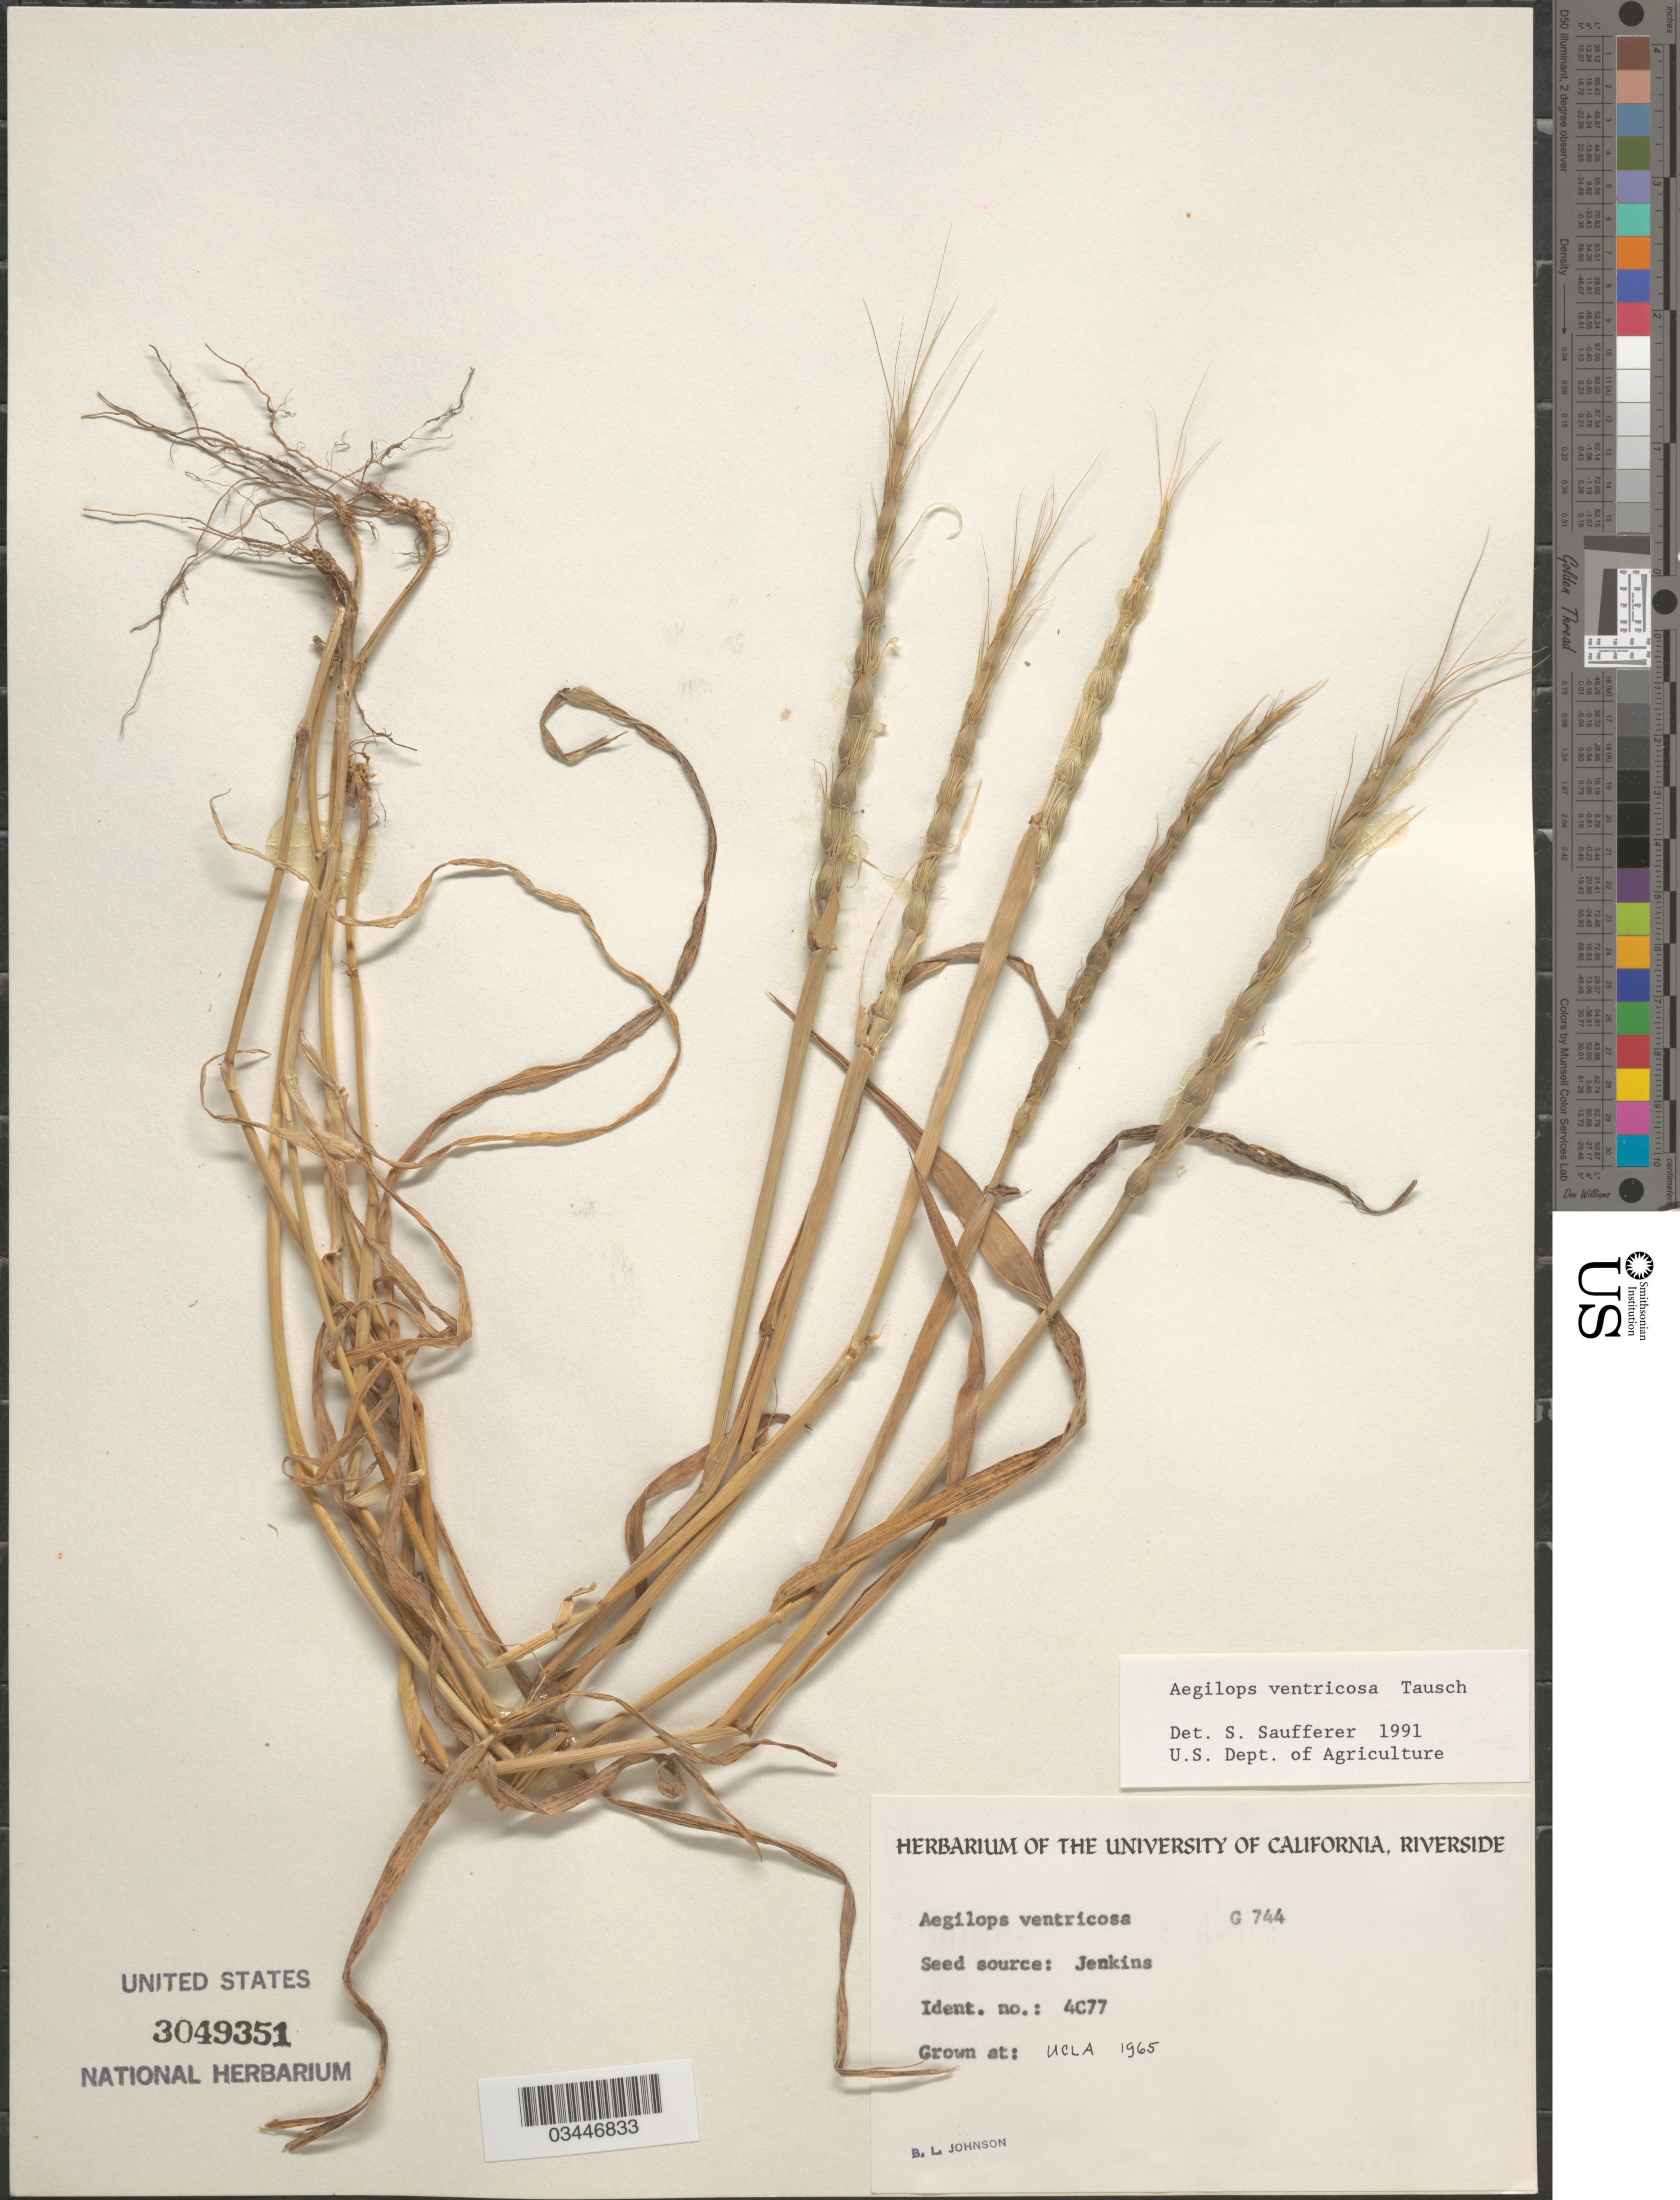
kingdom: Plantae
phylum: Tracheophyta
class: Liliopsida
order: Poales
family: Poaceae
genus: Aegilops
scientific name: Aegilops sp.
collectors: B. Johnson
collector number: G744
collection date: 1965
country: United States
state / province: California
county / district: Los Angeles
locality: UCLA.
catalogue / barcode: US 3049351